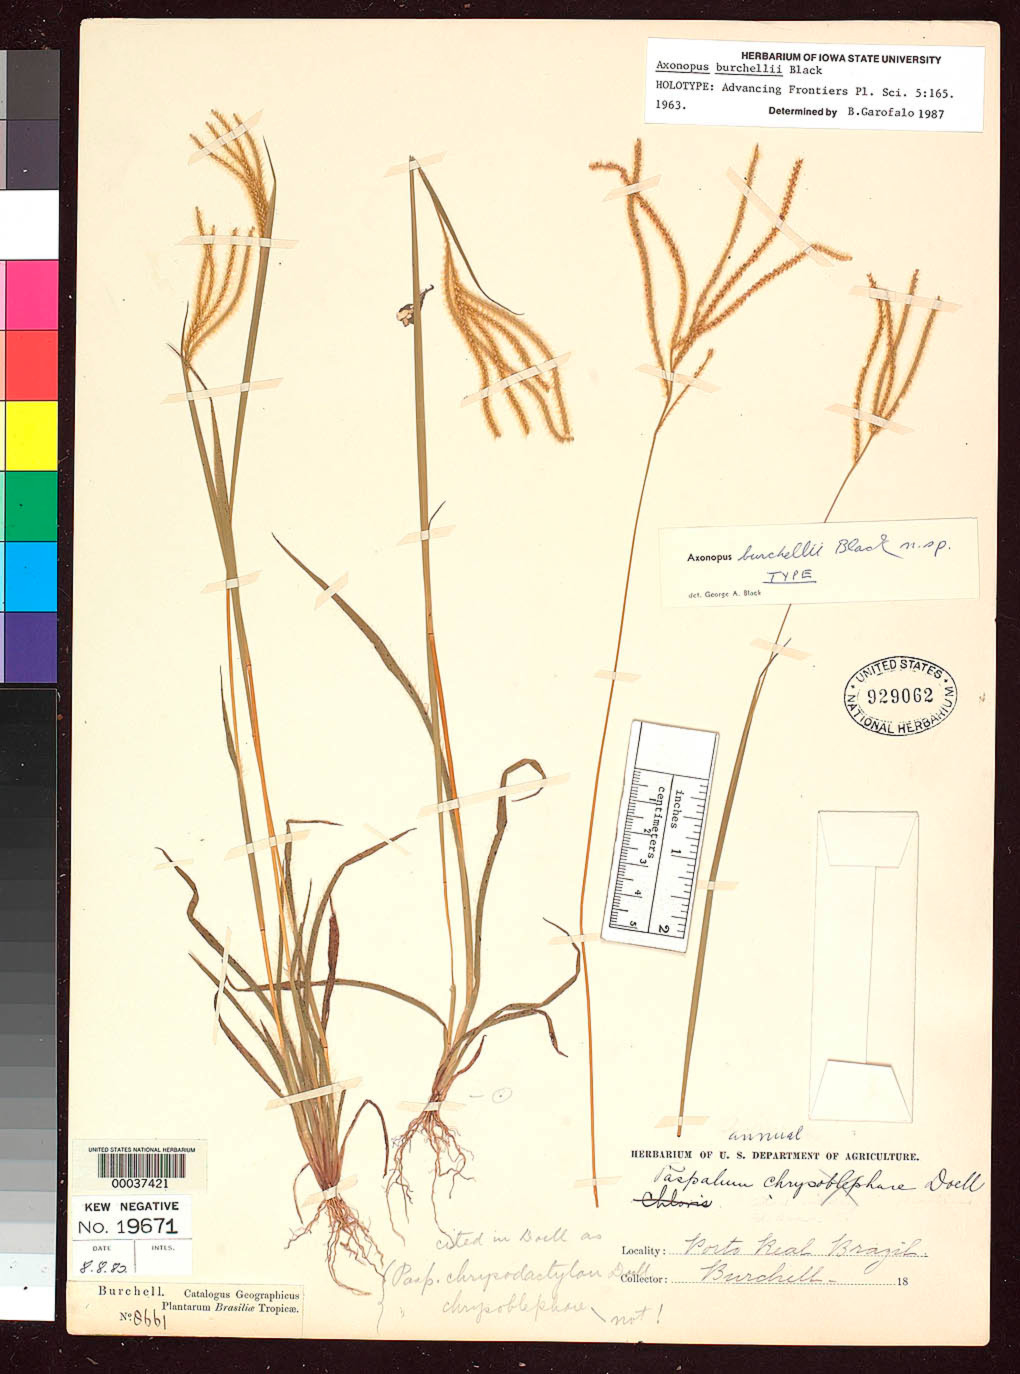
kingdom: Plantae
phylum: Tracheophyta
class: Liliopsida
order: Poales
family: Poaceae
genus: Axonopus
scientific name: Axonopus burchellii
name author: G.A. Black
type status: Holotype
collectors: W. J. Burchell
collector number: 8661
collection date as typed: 18--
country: Brazil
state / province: Goiás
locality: Porto Real.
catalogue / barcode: US 929062